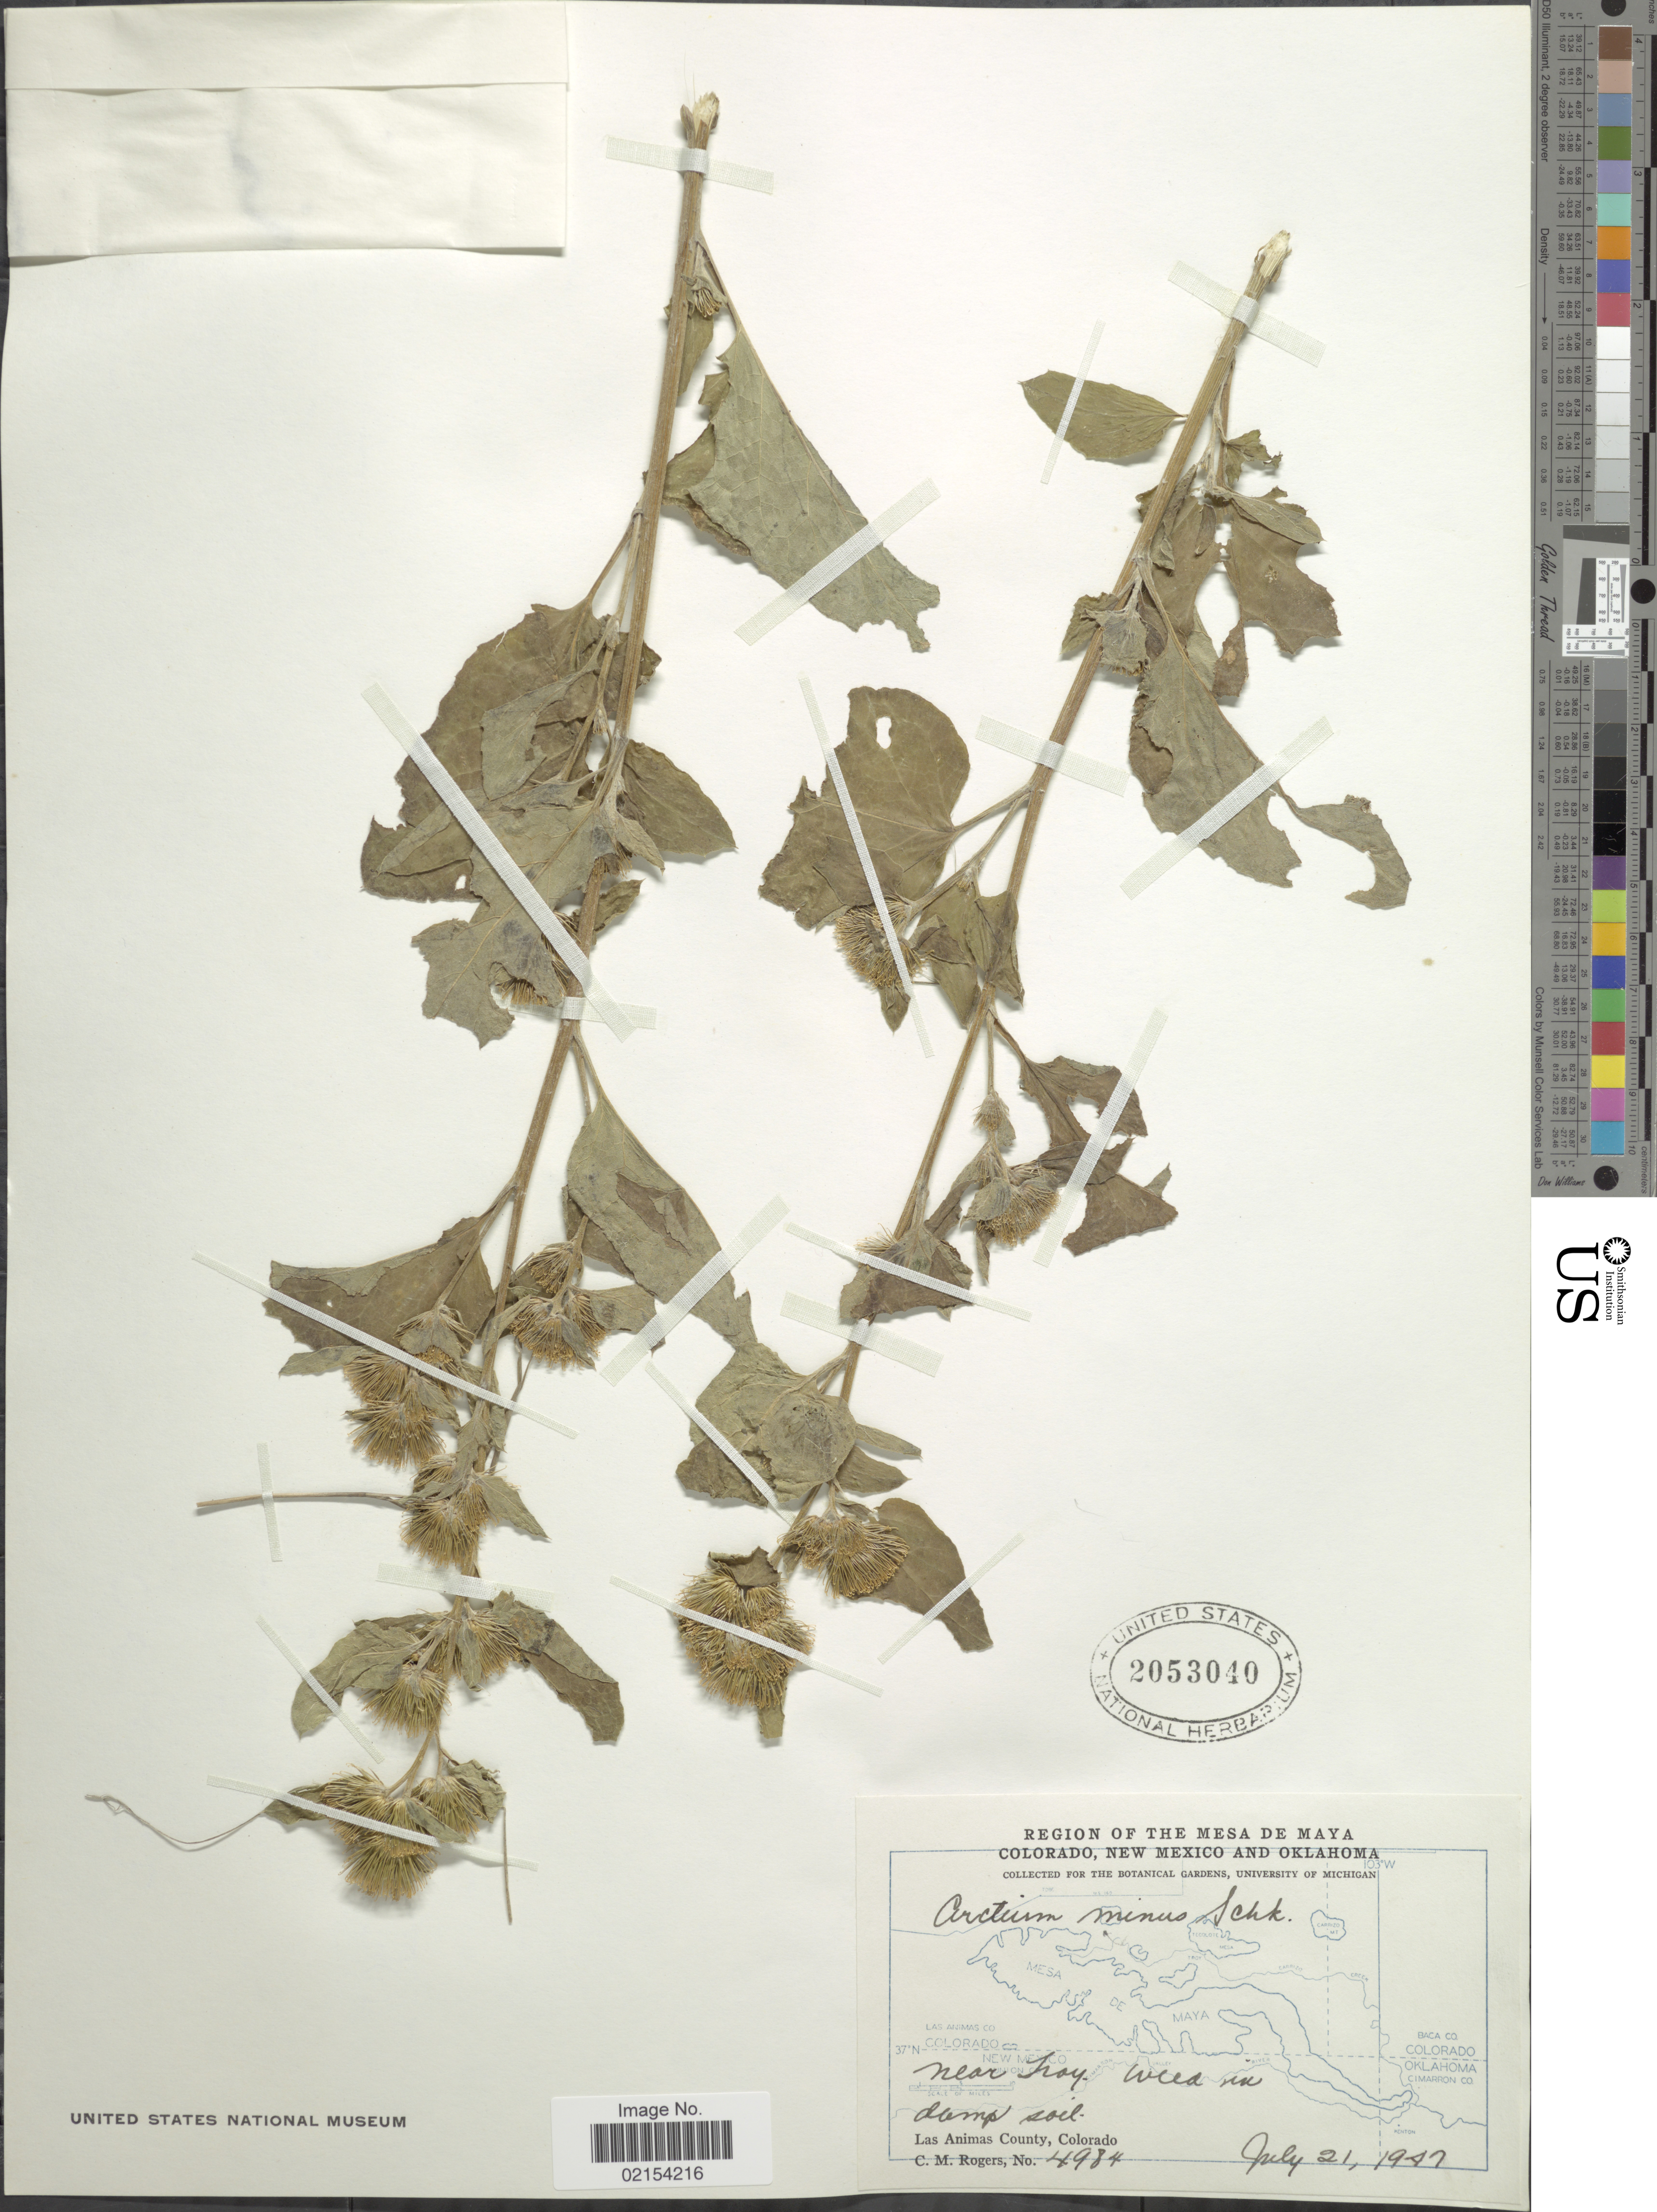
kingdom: Plantae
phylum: Tracheophyta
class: Magnoliopsida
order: Asterales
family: Asteraceae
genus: Arctium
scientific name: Arctium minus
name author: (Hill) Bernh.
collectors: C. M. Rogers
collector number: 4984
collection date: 1947-07-21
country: United States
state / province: Colorado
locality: Near Troy, Las Animas County. Mesa de Maya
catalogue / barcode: US 2053040